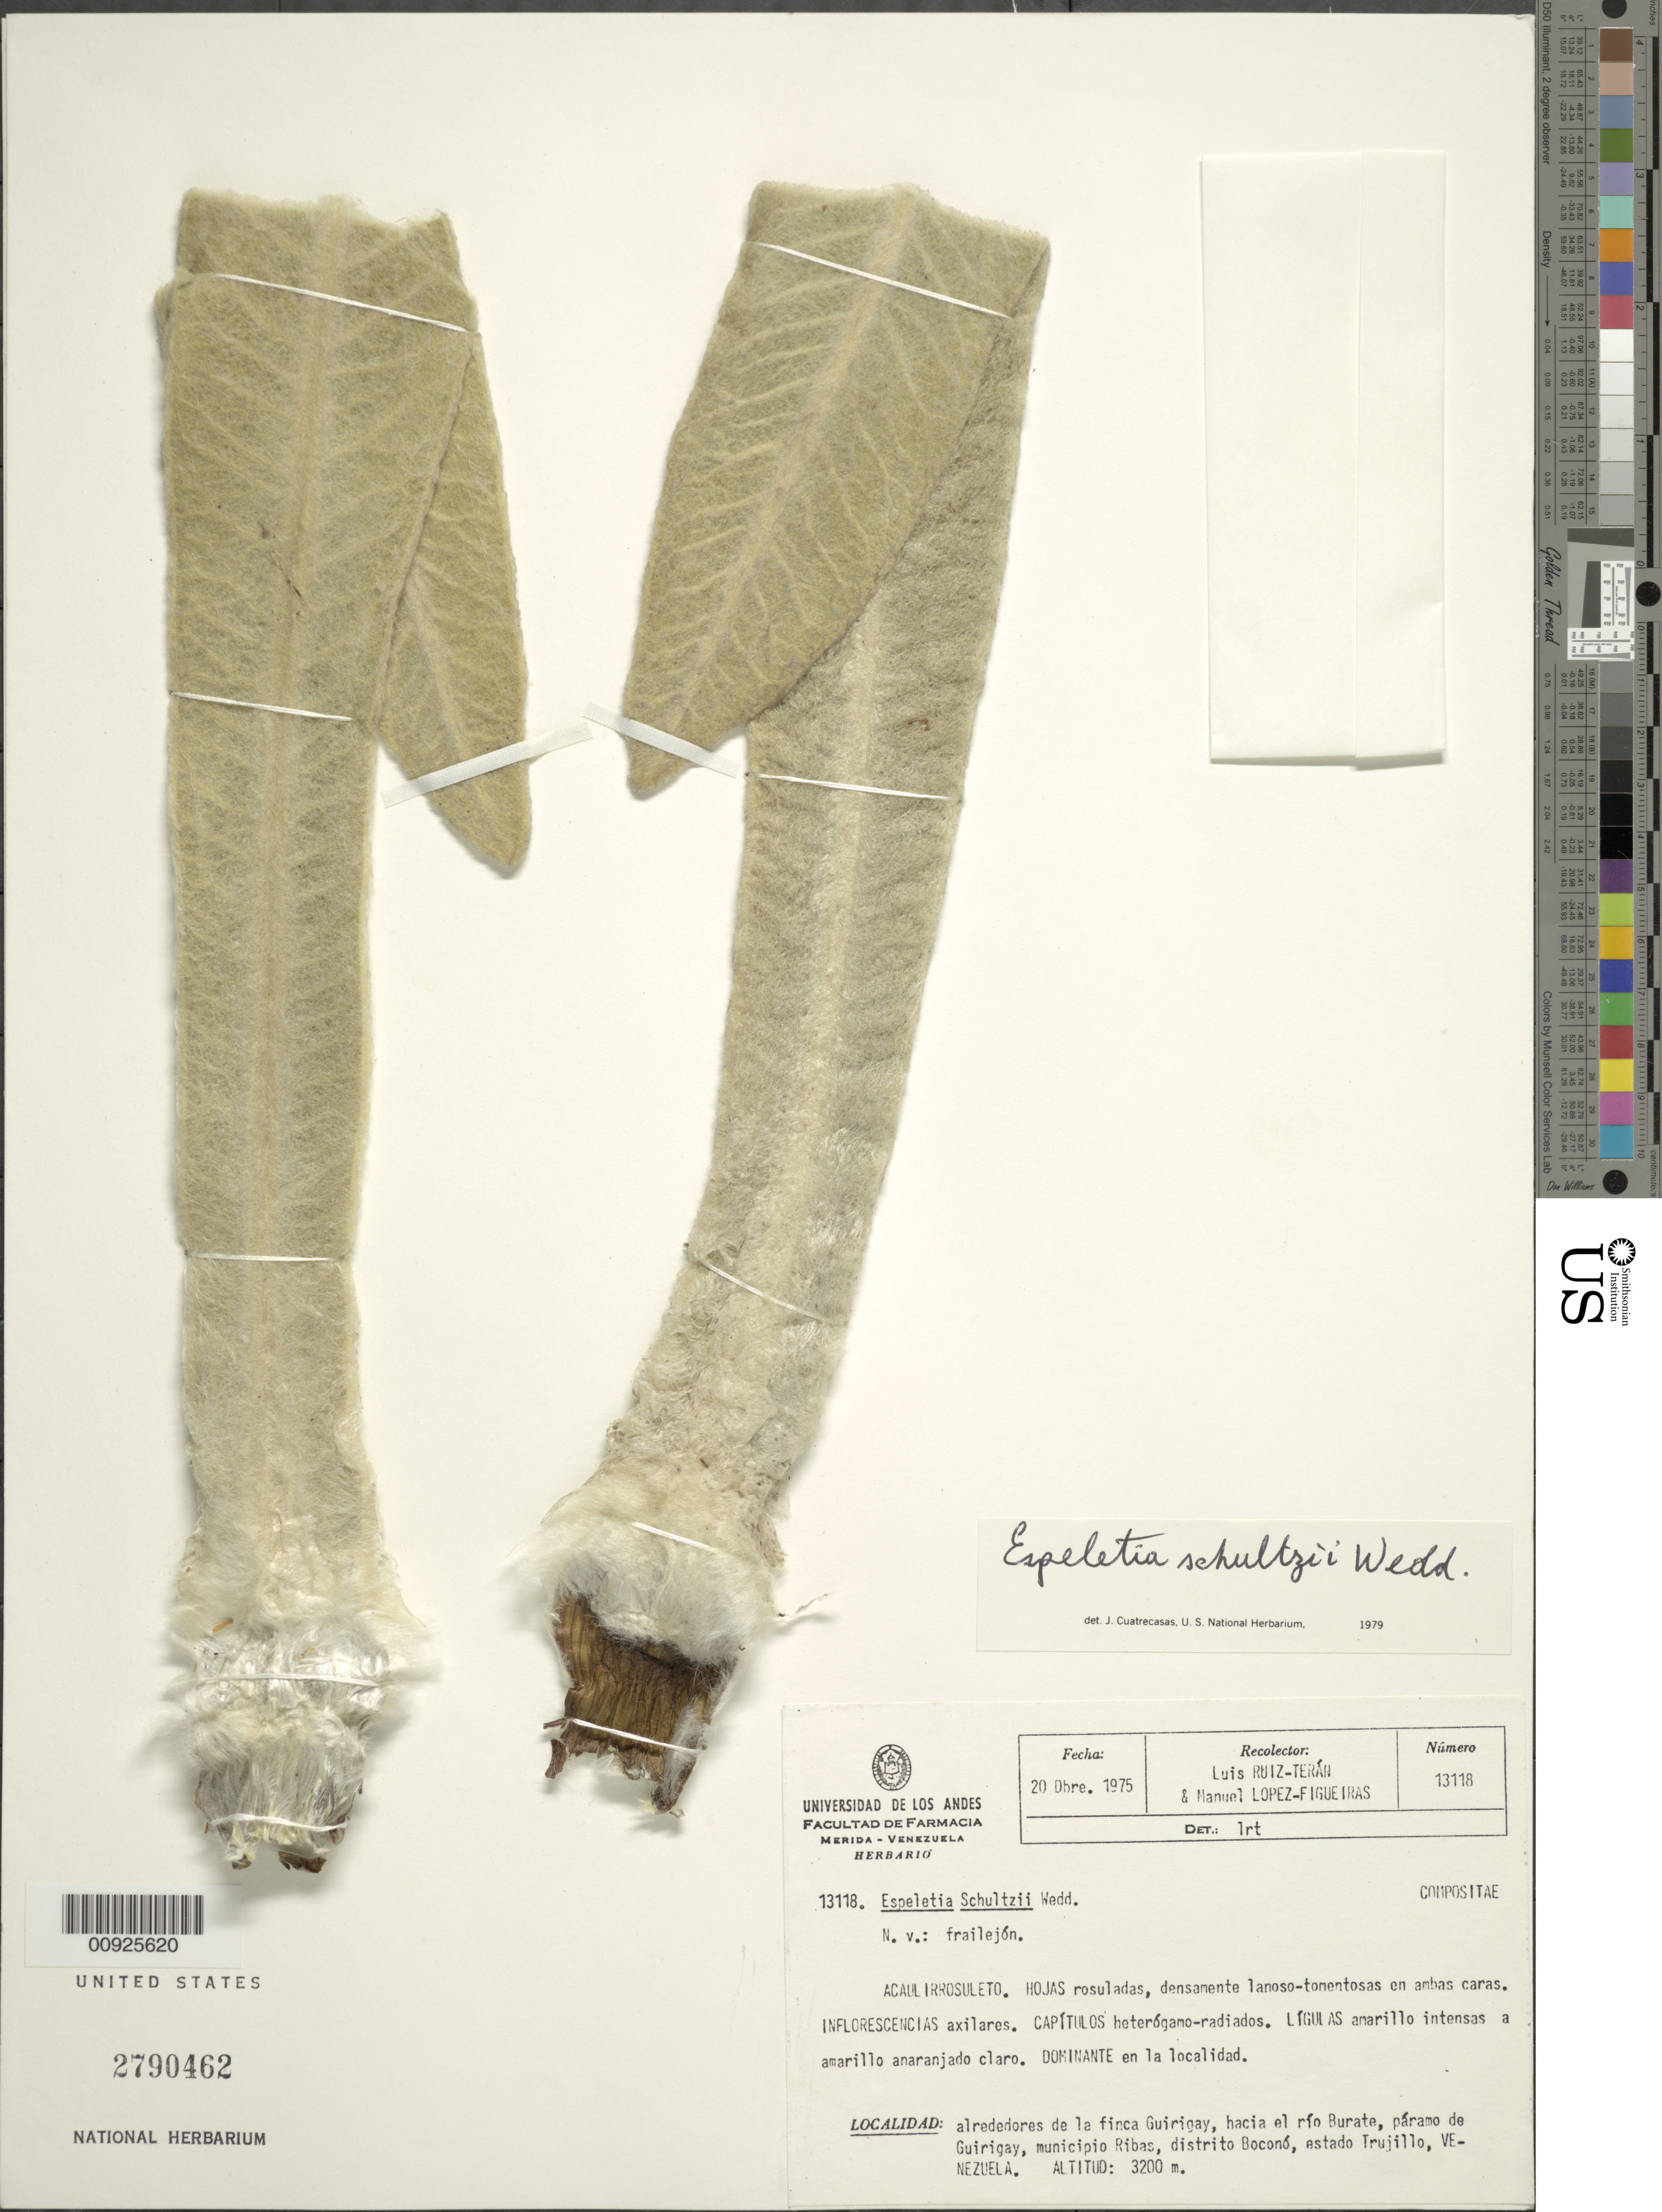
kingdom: Plantae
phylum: Tracheophyta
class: Magnoliopsida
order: Asterales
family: Asteraceae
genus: Espeletia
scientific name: Espeletia schultzii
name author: Wedd.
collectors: L. E. Ruíz-Terán & M. López Figueiras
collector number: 13118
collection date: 1975-10-20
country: Venezuela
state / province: Mérida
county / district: Rivas Dávila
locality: P. de Guirigay. Páramo de Guirigay, alrededores de la finca Guirigay, hacia el río Burate, Boconó.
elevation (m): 3200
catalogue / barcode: US 2790462